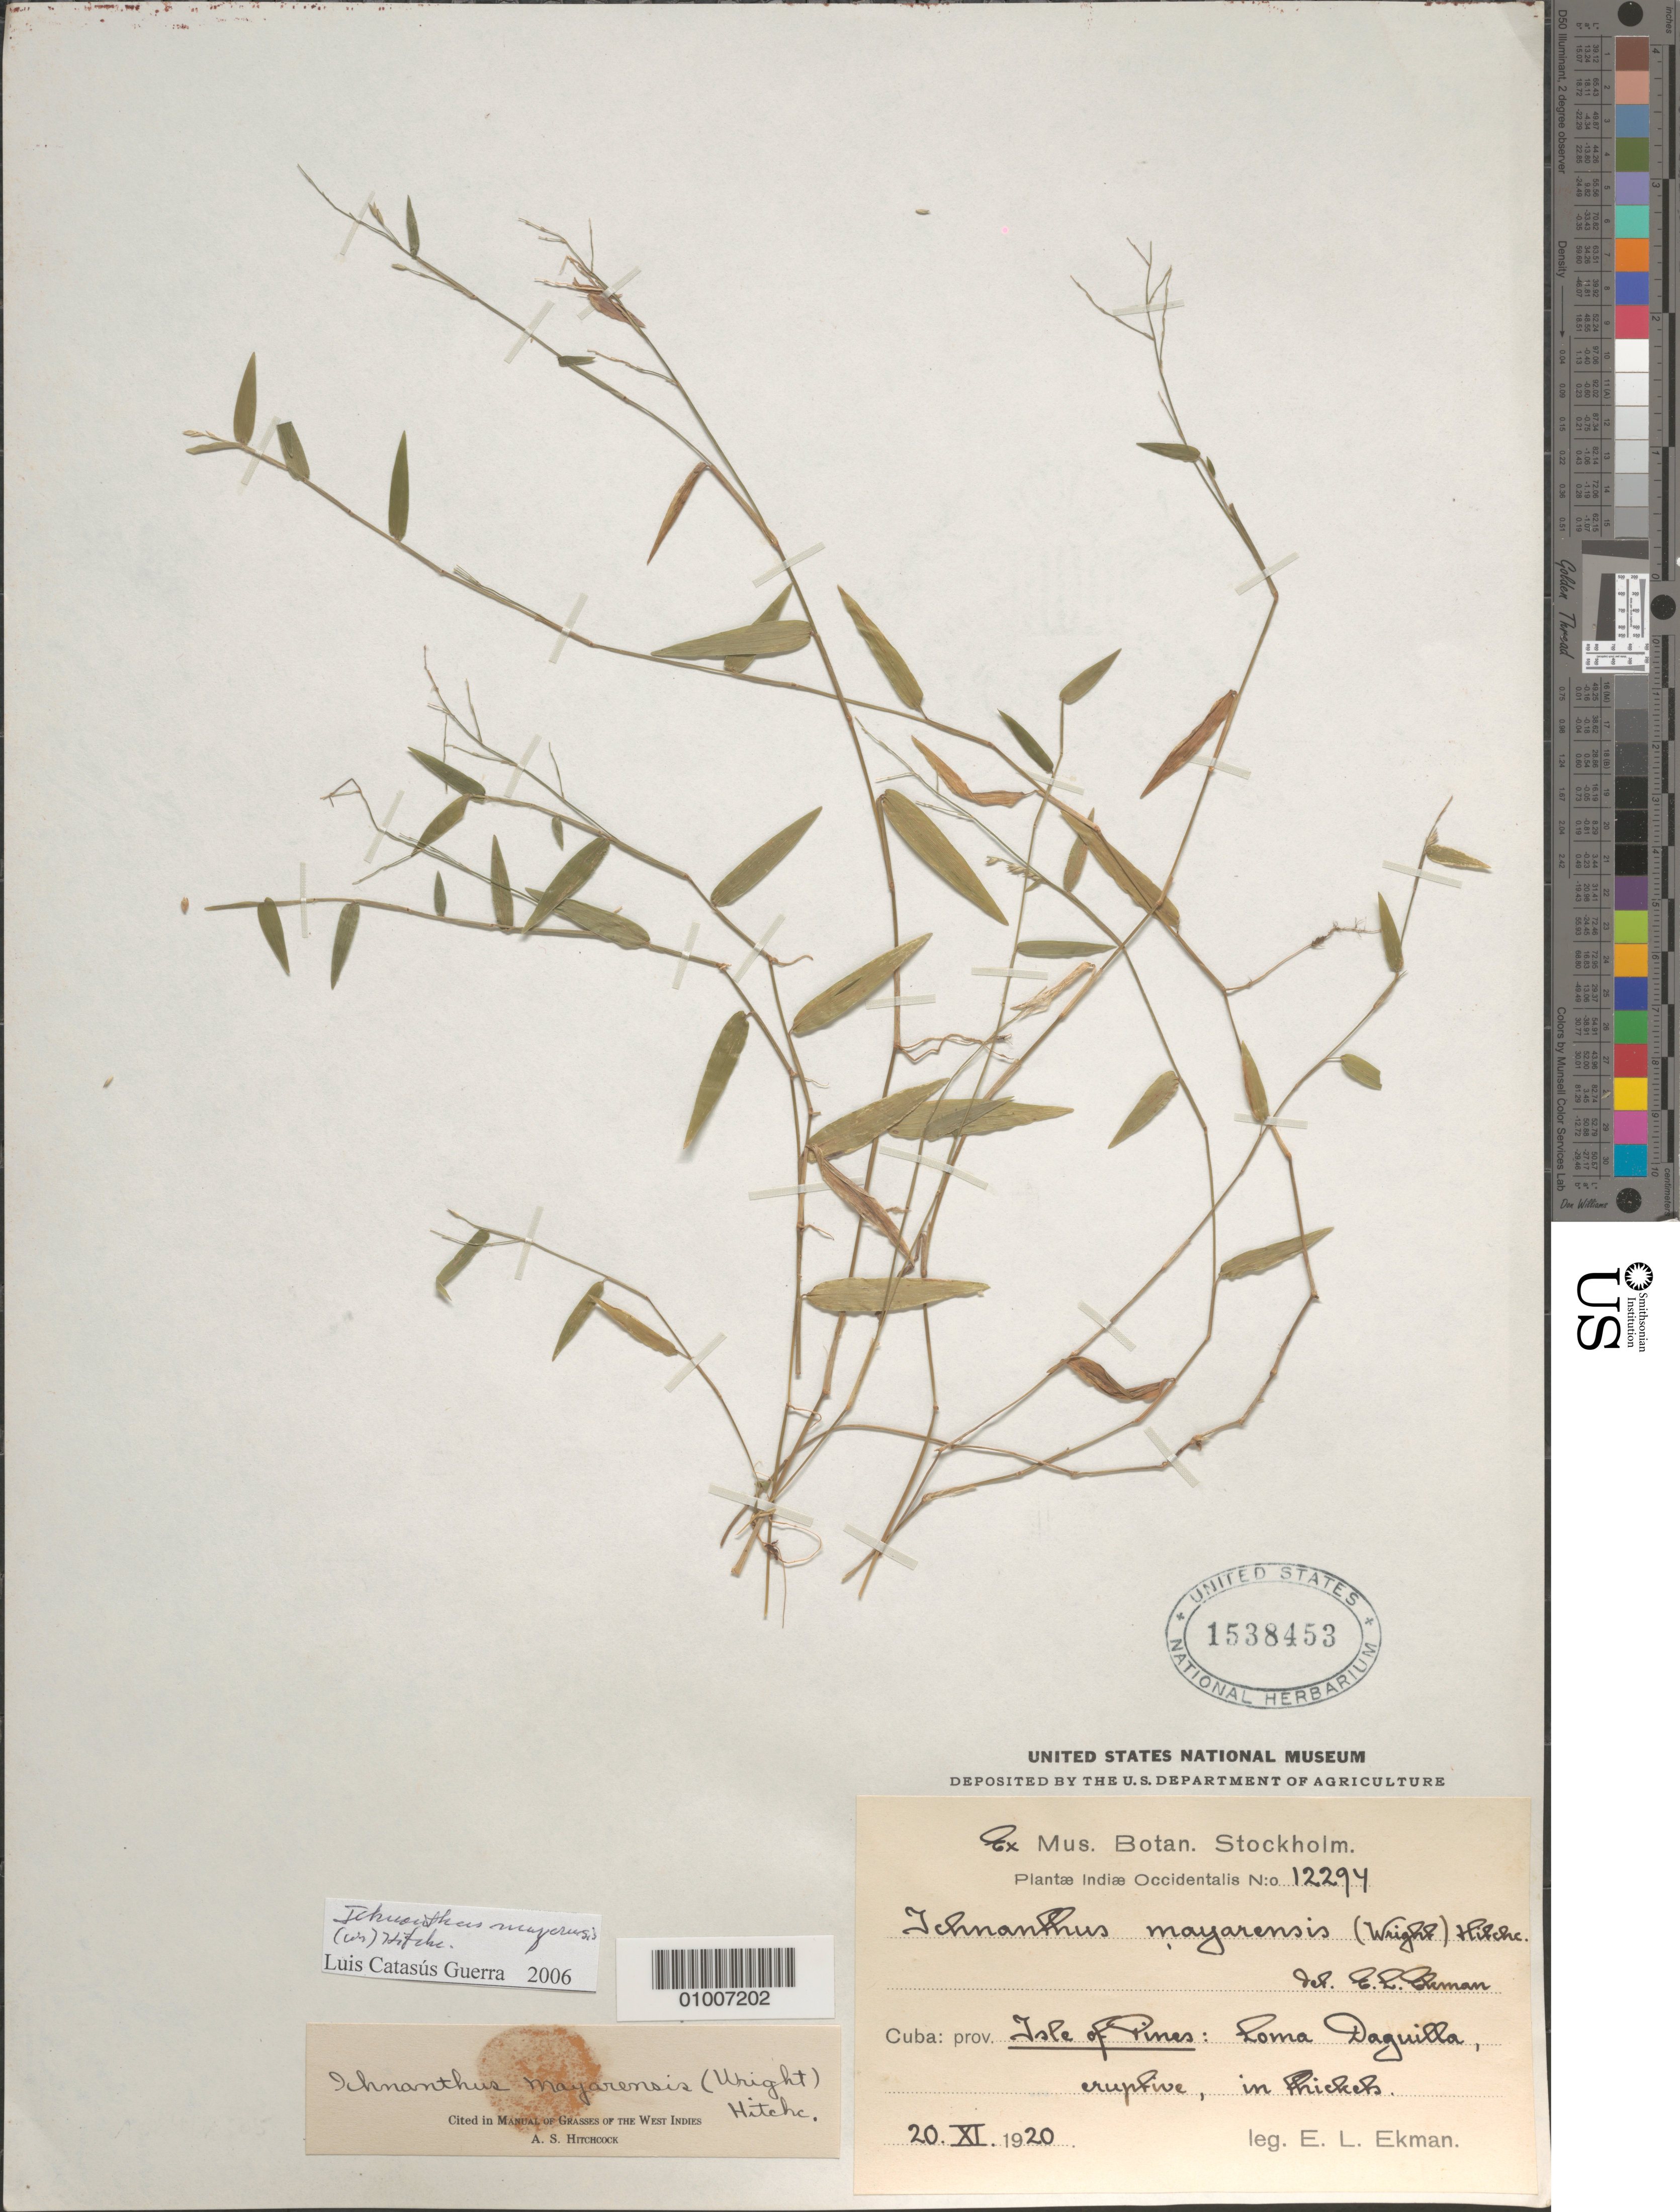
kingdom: Plantae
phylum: Tracheophyta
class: Liliopsida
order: Poales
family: Poaceae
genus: Ichnanthus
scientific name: Ichnanthus mayarensis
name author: (C. Wright) Hitchc.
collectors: E. L. Ekman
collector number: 12294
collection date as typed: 20 Nov 1920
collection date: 1920-11-20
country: Cuba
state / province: Isla de la Juventud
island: Isla de la Juventud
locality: [Isle of Pines], loma Daguilla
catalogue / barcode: US 1538453